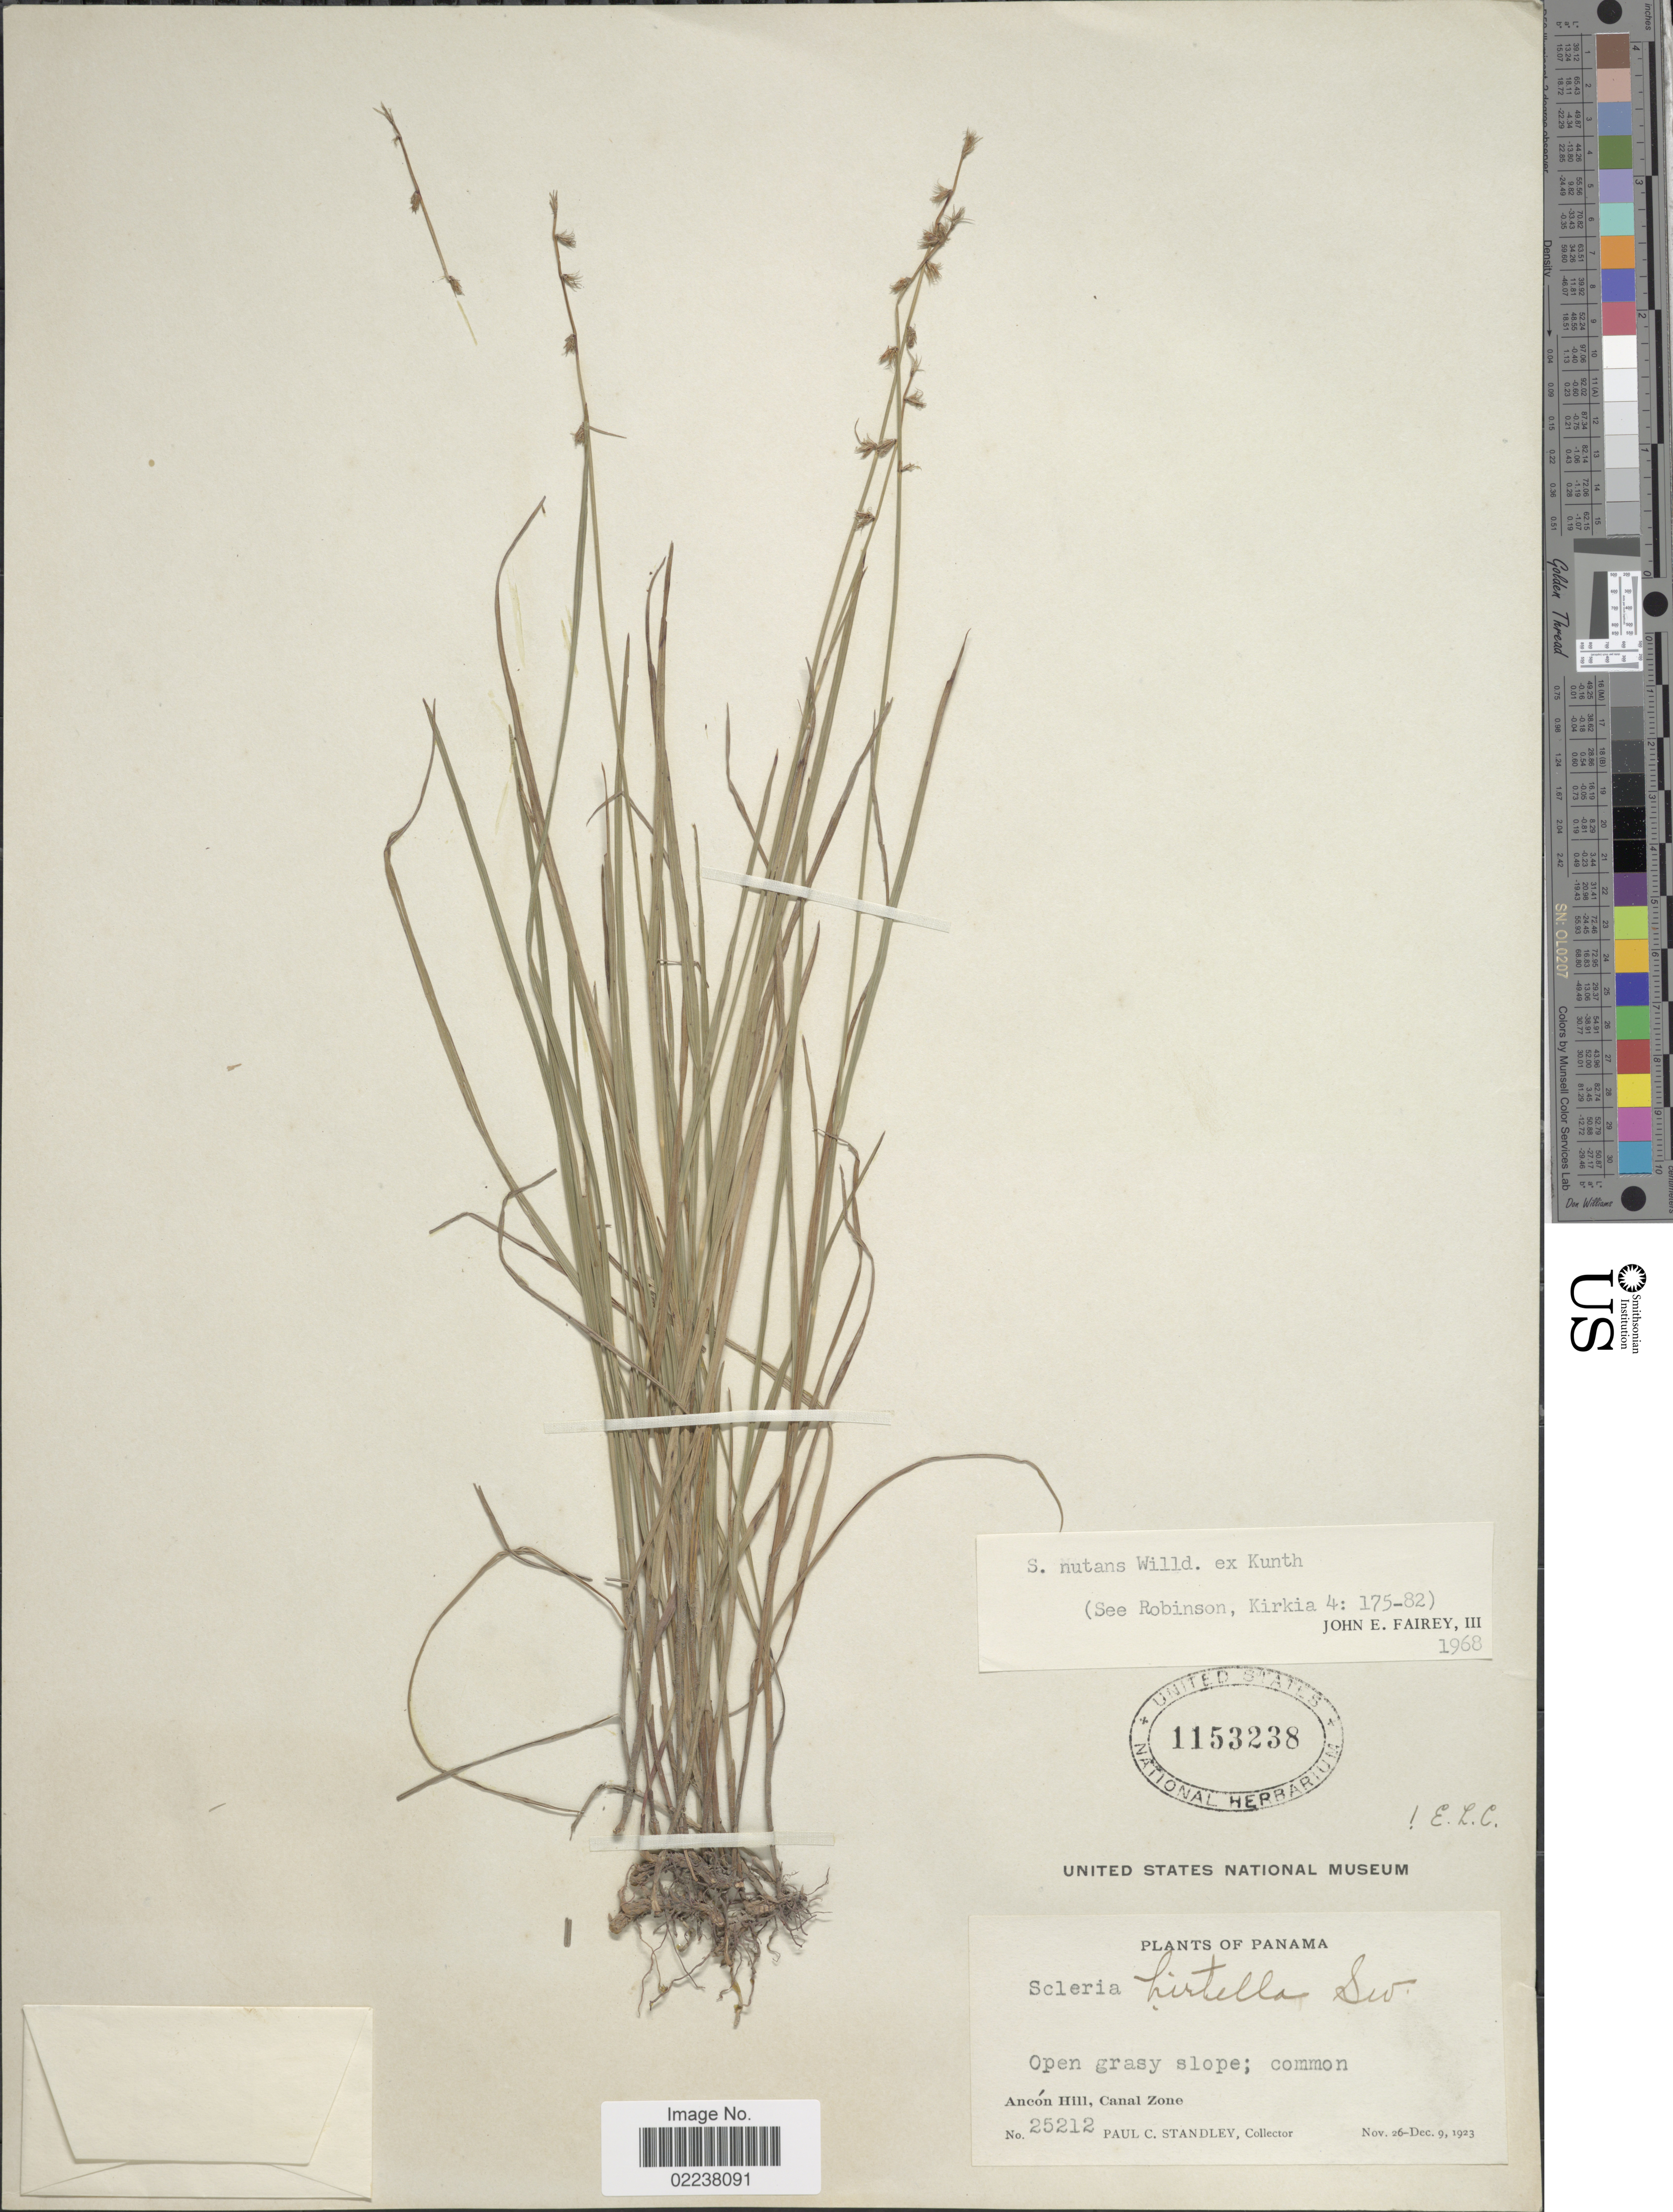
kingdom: Plantae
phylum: Tracheophyta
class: Liliopsida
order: Poales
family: Cyperaceae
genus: Scleria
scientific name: Scleria distans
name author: Poir.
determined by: Strong, Mark T., (BOT), Smithsonian Institution - National Museum of Natural History (UNITED STATES)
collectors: P. C. Standley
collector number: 25212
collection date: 1923-11-26/1923-12-09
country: Panama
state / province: Colón / Panamá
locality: Ancon Hill, Canal Zone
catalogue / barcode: US 1153238